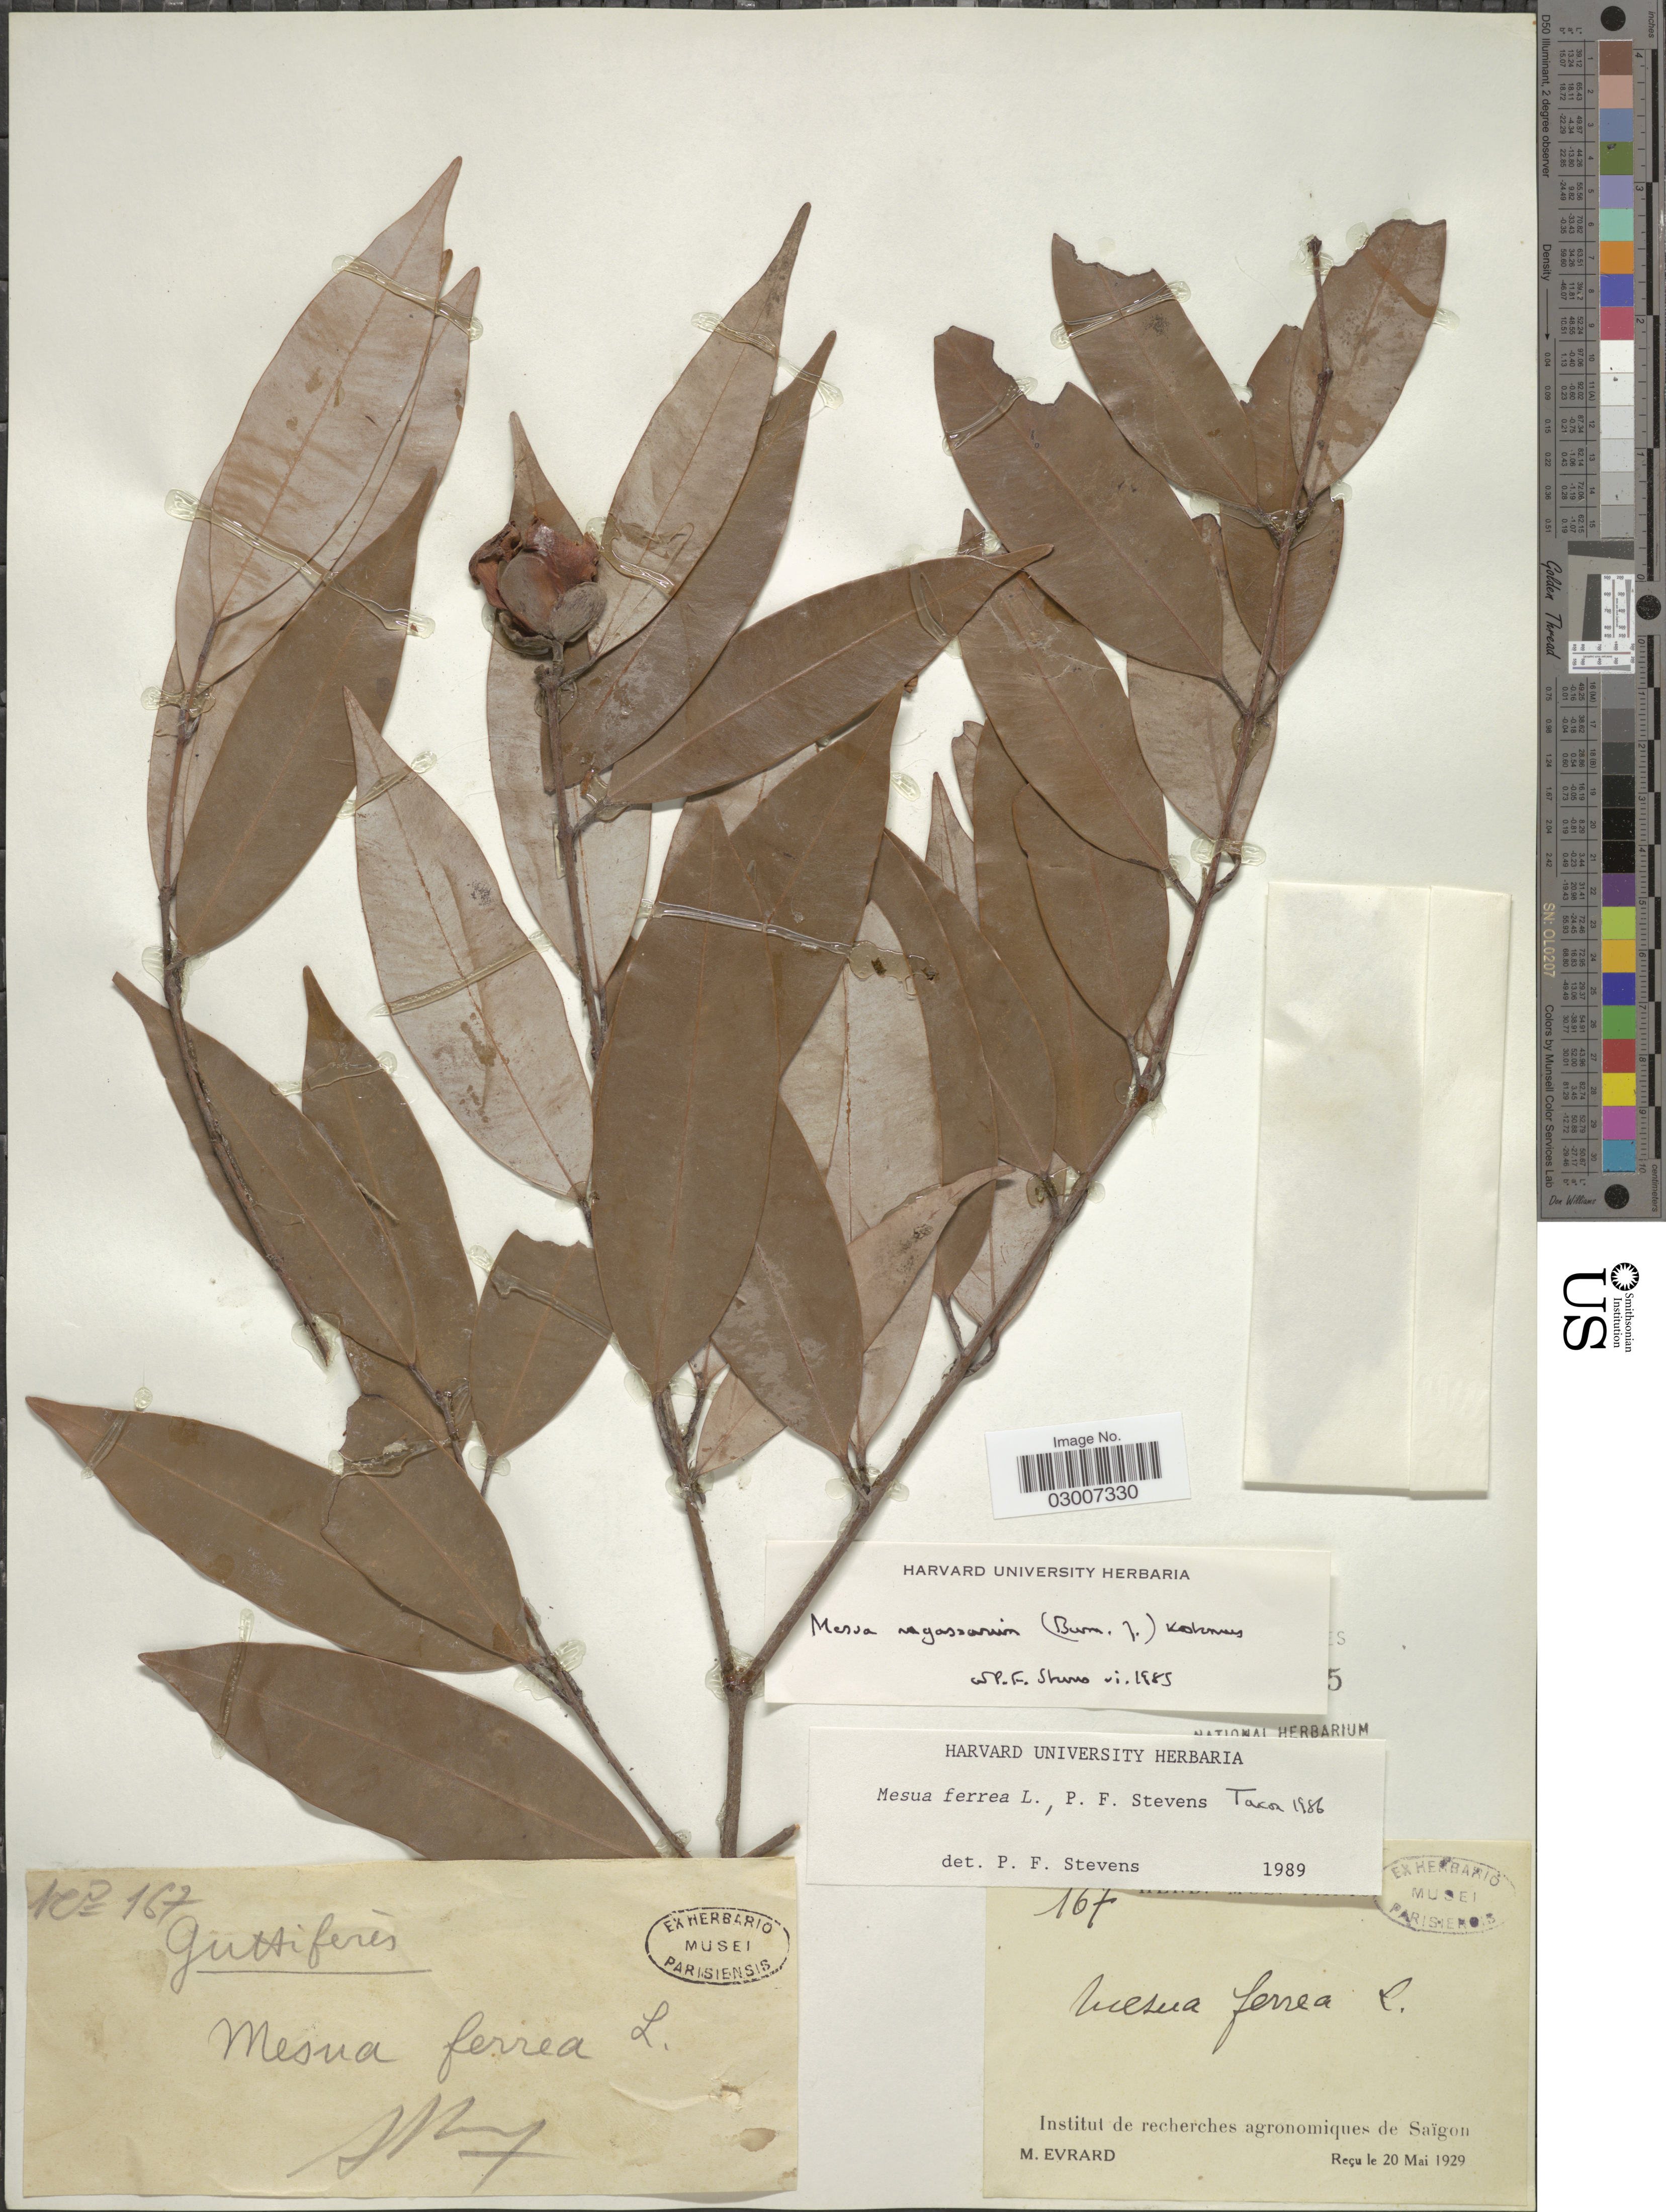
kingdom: Plantae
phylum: Tracheophyta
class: Magnoliopsida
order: Malpighiales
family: Calophyllaceae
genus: Mesua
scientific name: Mesua ferrea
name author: L.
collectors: M. Evrard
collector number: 167